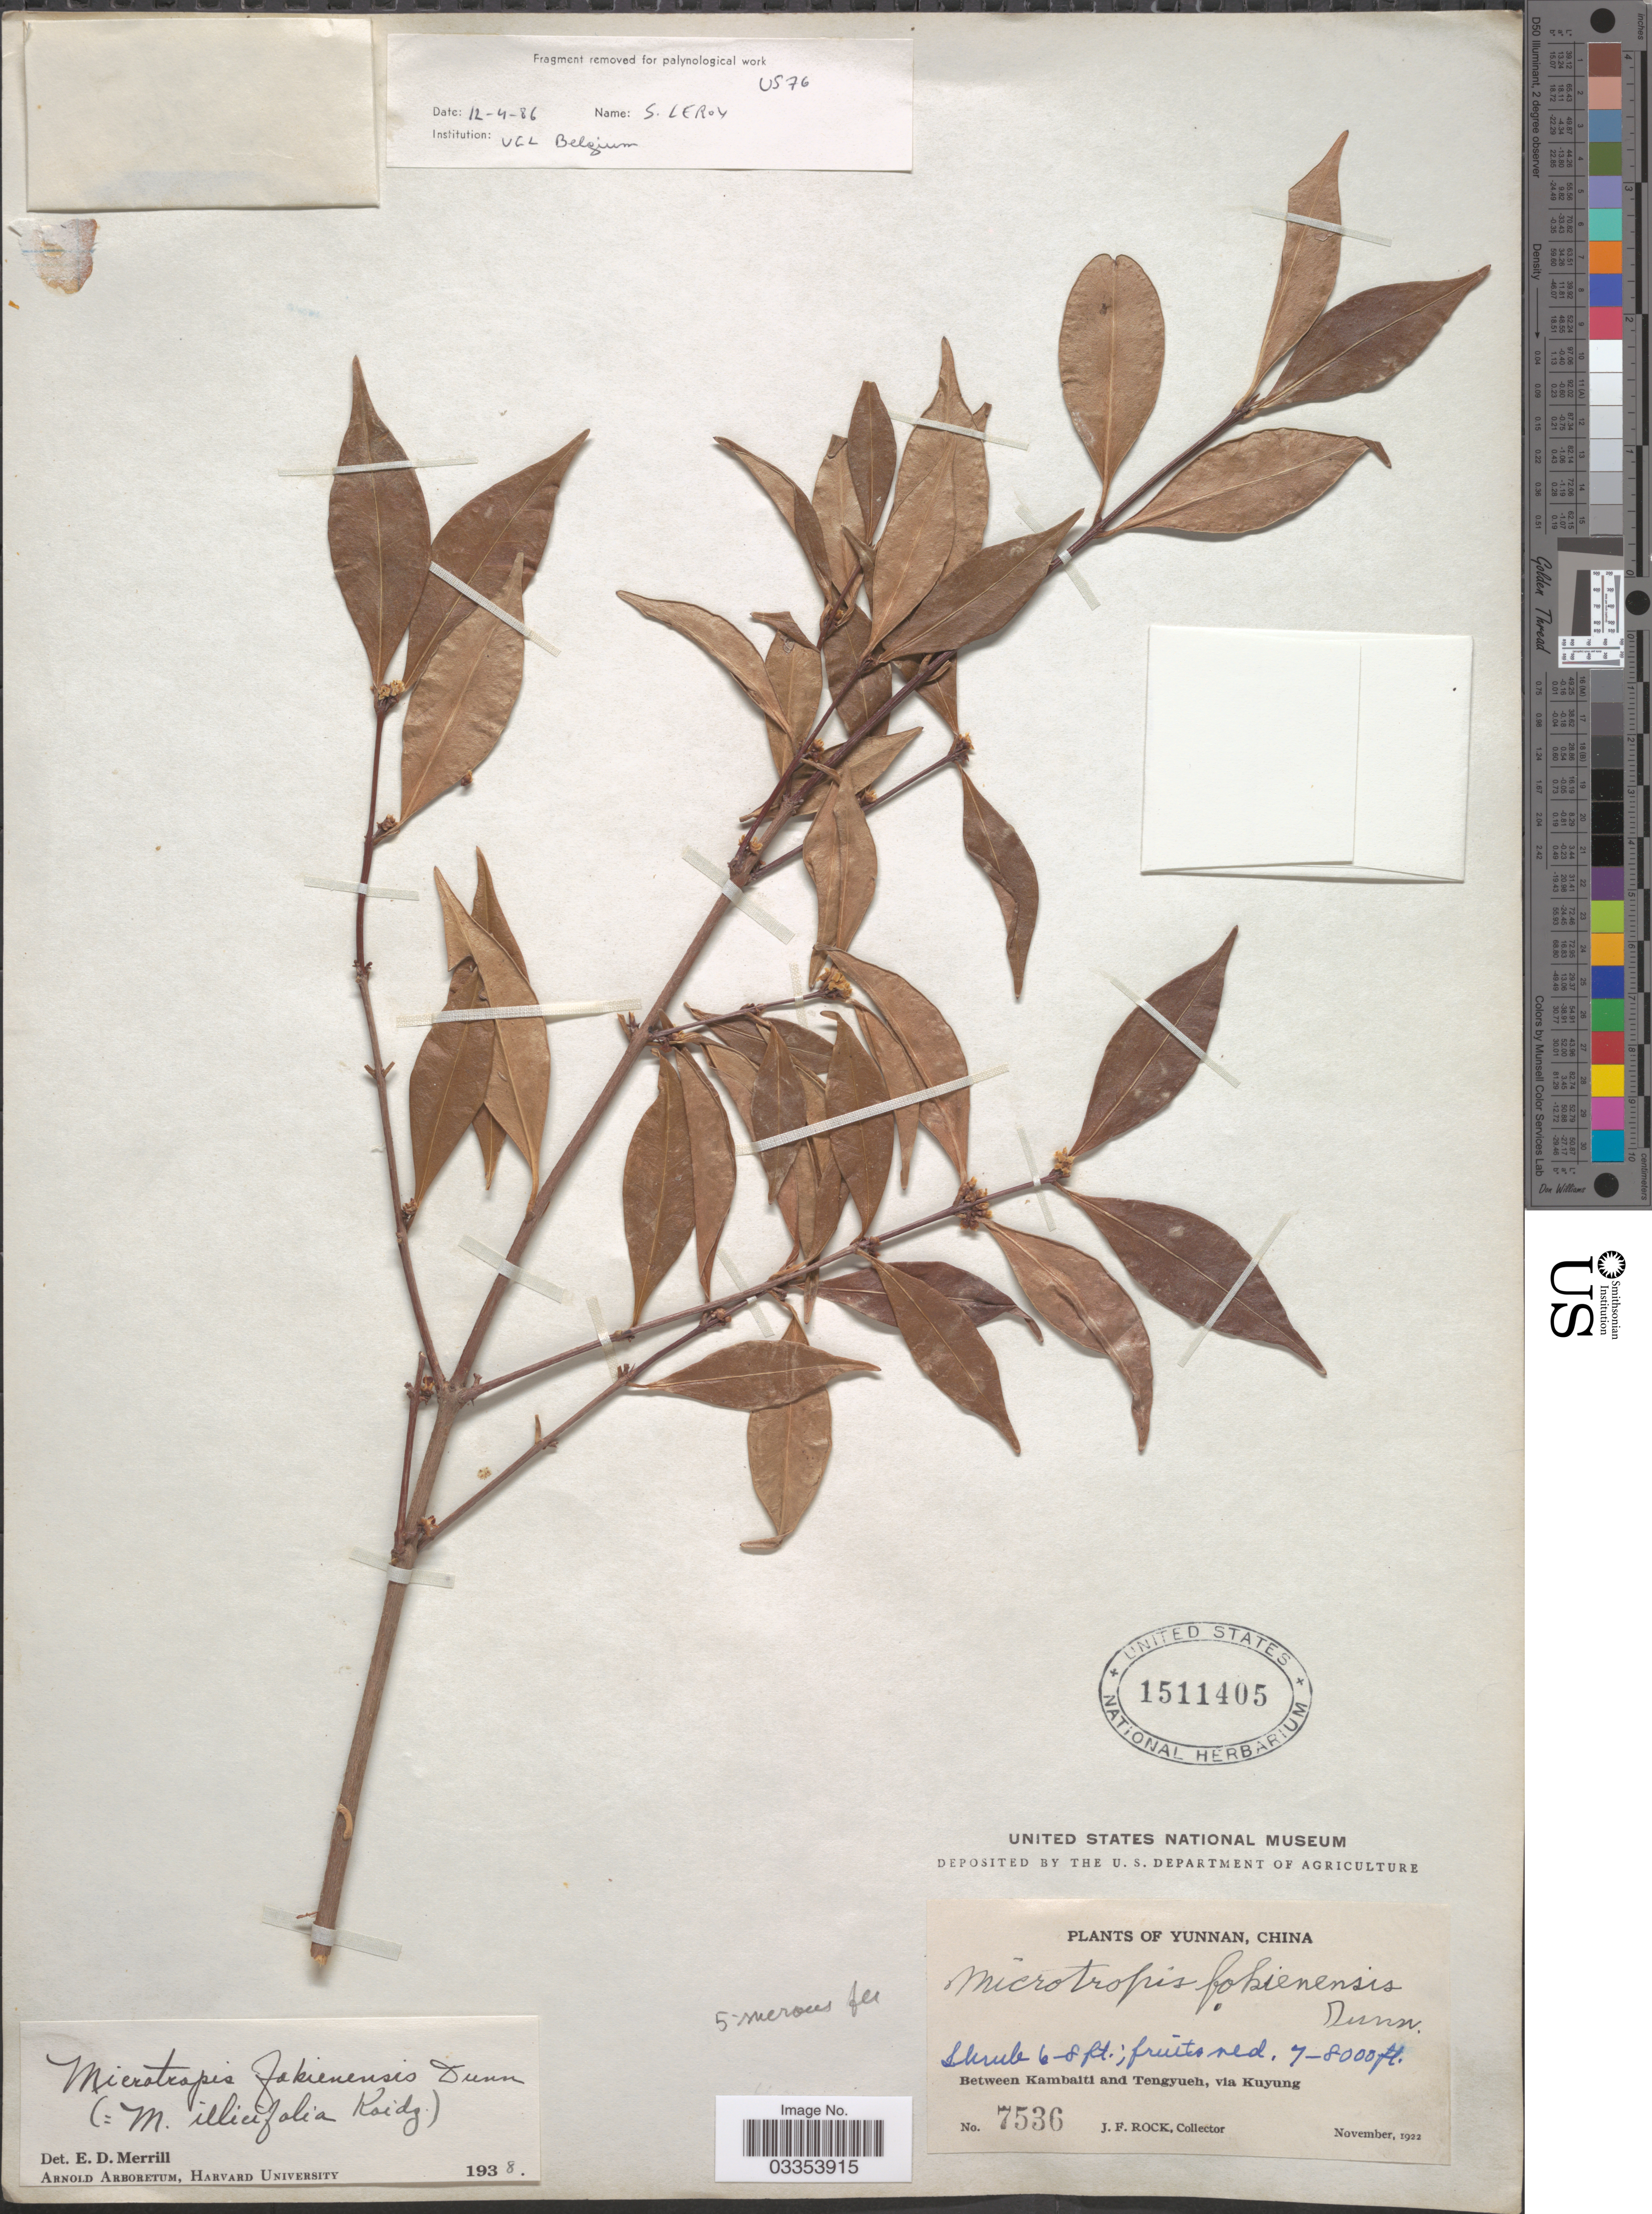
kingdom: Plantae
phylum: Tracheophyta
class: Magnoliopsida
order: Celastrales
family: Celastraceae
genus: Microtropis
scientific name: Microtropis fokienensis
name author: Dunn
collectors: J. Rock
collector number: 7536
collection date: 1922-11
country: China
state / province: Yunnan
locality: Between Kambaiti and Tengyueh, via Kuyung.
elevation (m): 2134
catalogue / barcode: US 1511405